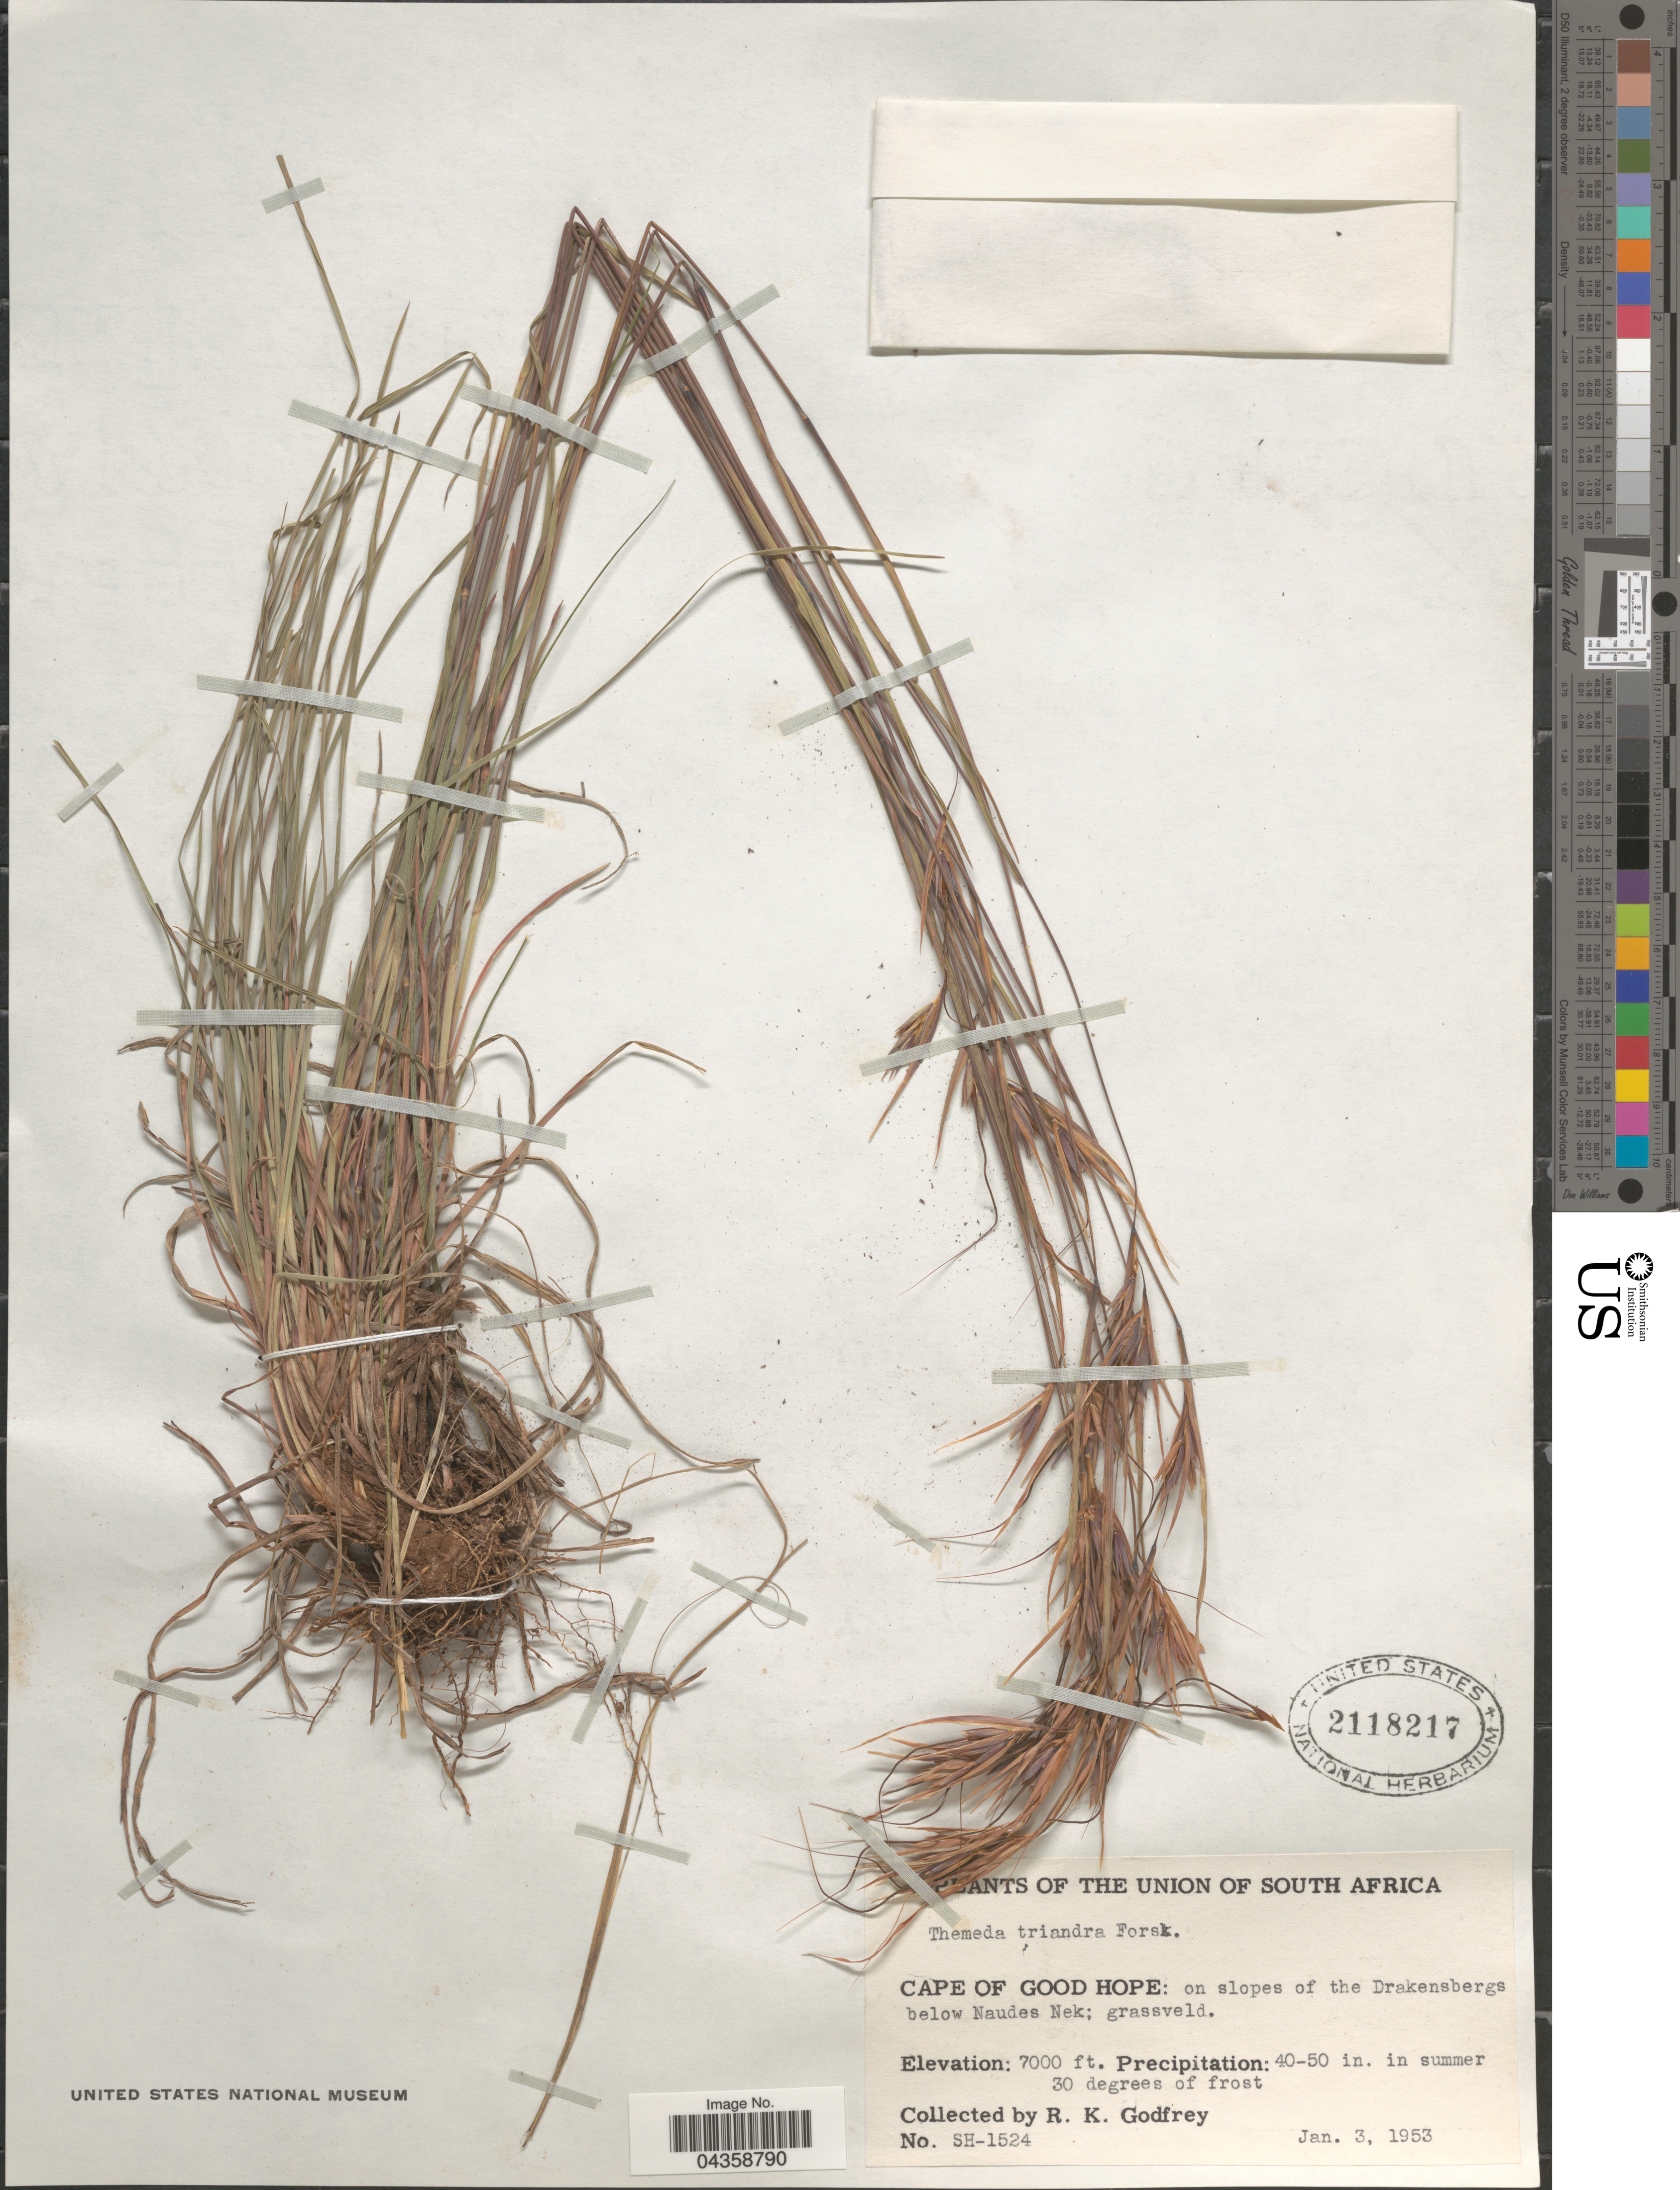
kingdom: Plantae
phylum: Tracheophyta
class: Liliopsida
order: Poales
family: Poaceae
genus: Themeda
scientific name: Themeda triandra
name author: Forssk.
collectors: R. K. Godfrey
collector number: SH-1524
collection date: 1953-01-03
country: South Africa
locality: The Union of South Africa. Cape of Good Hope: on slopes of the Drakensbergs below Naudes Nek.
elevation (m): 2134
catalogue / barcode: US 2118217